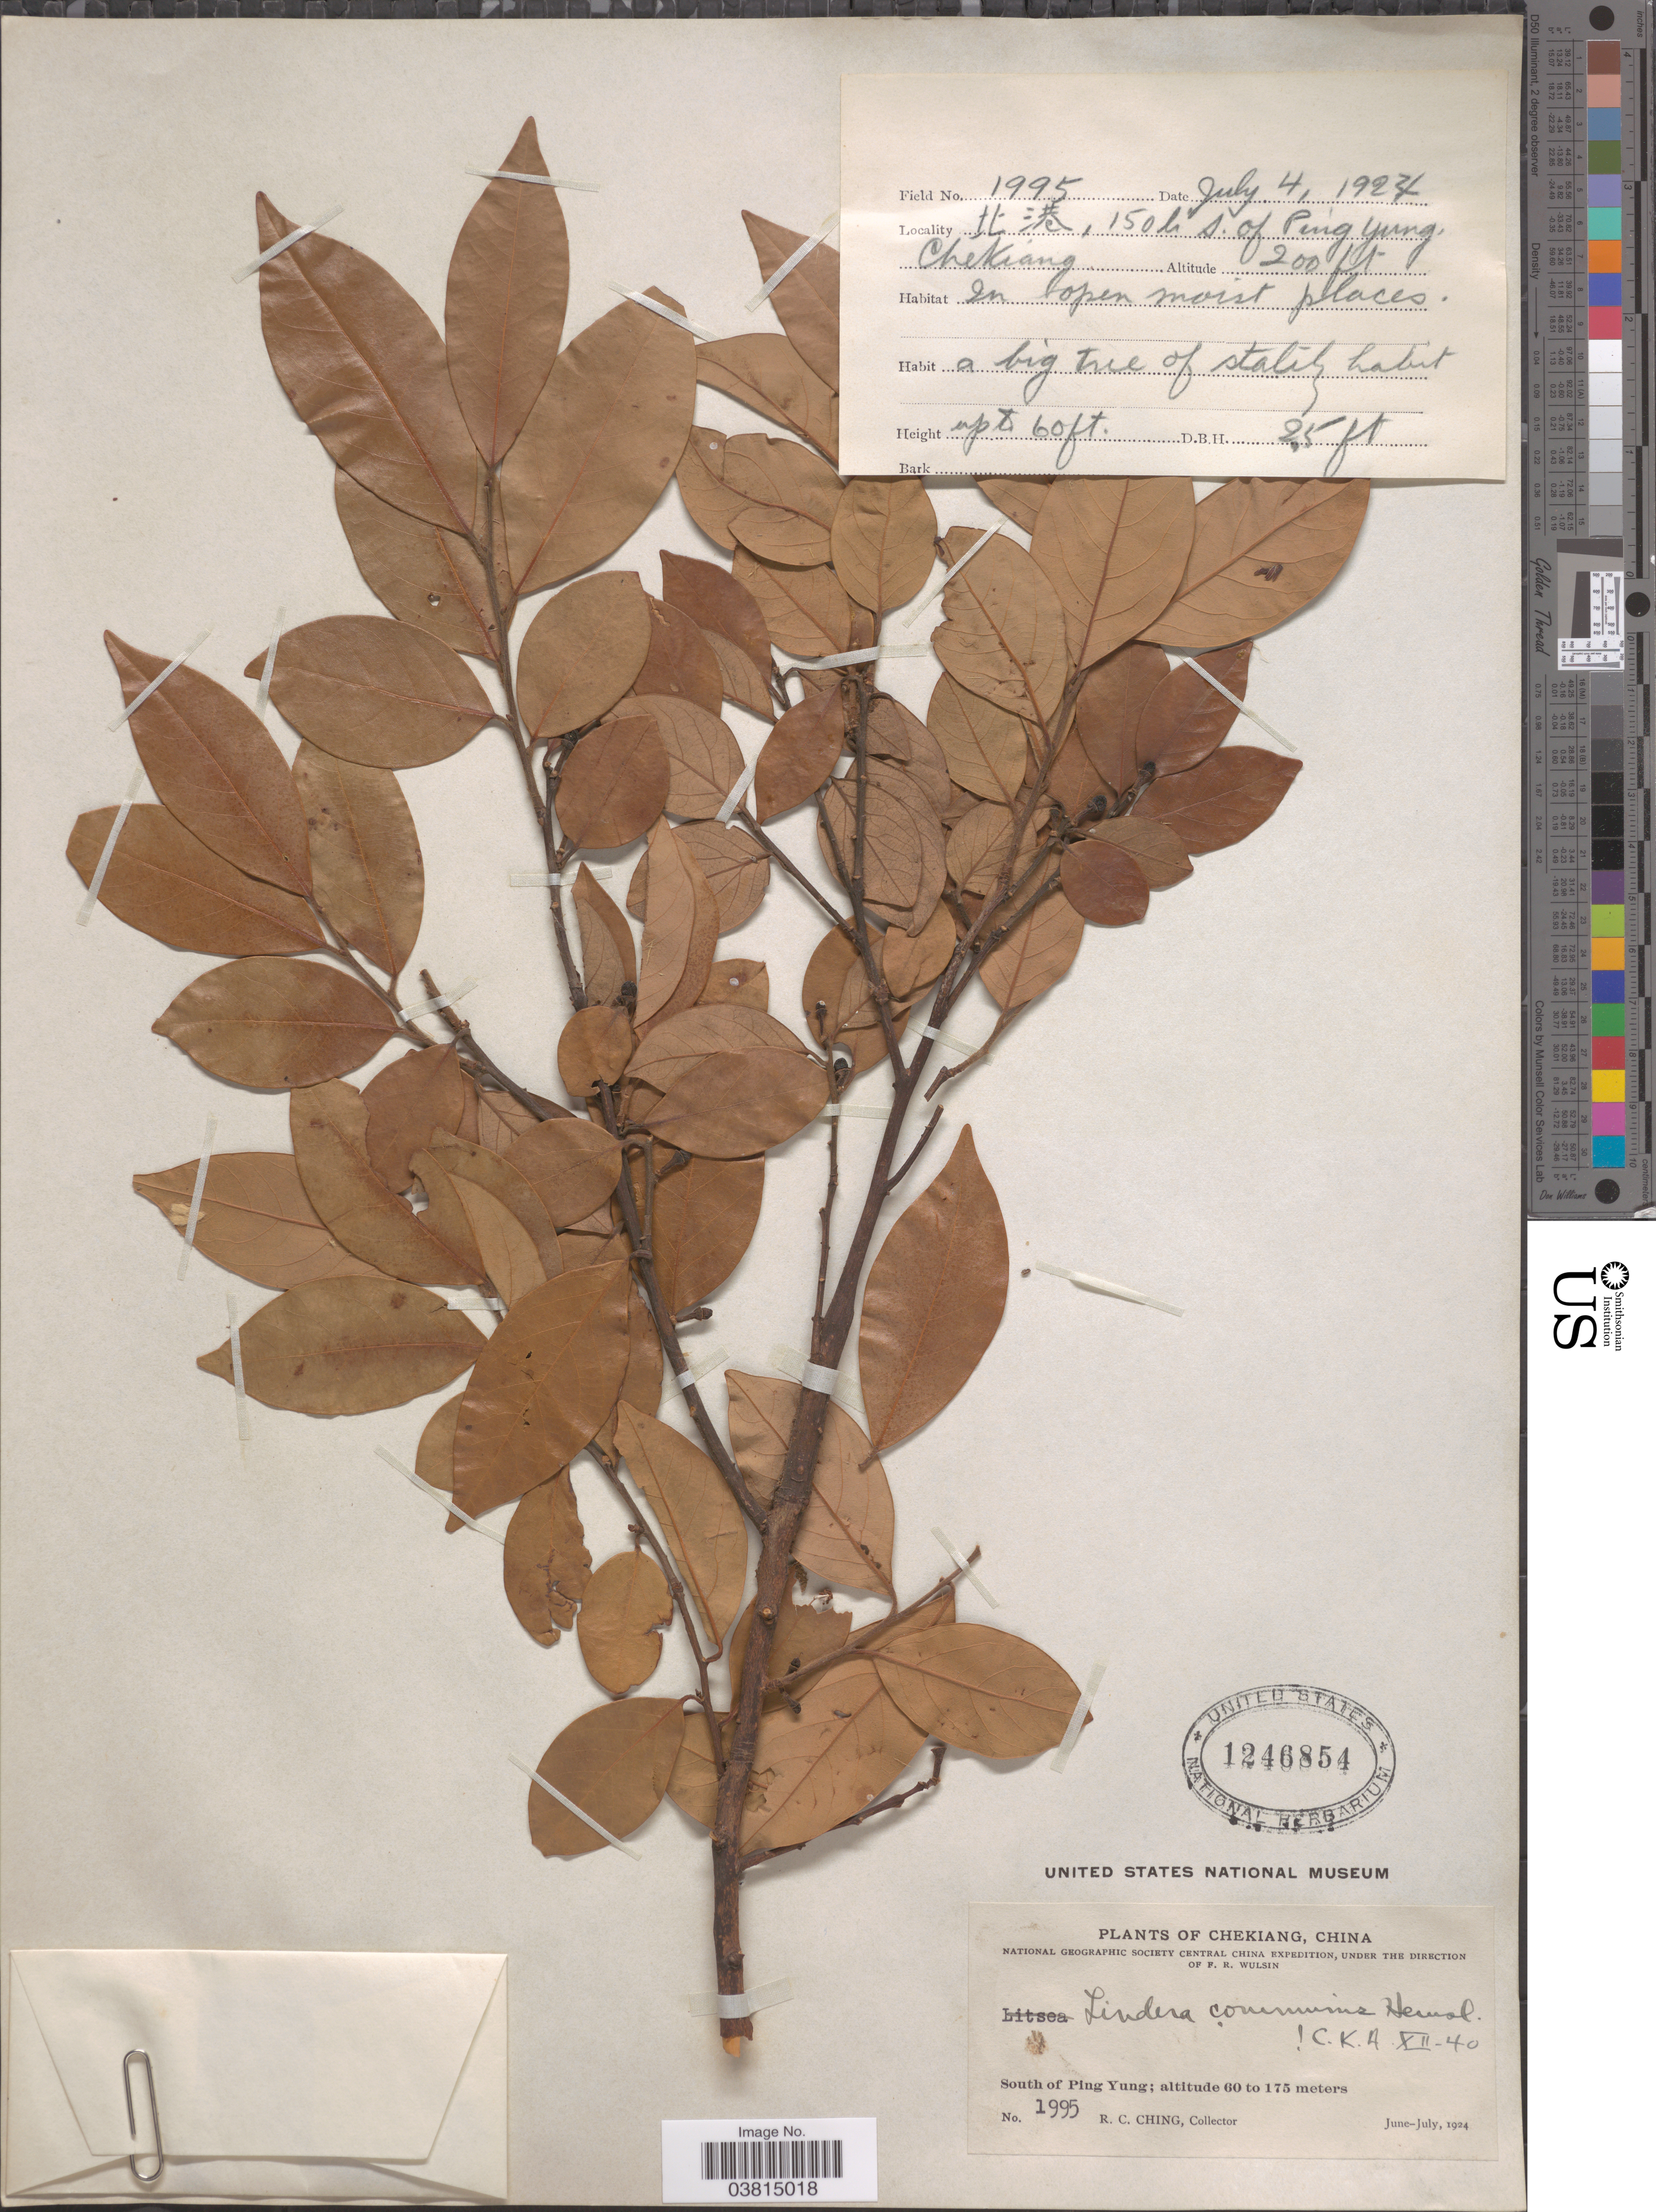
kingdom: Plantae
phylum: Tracheophyta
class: Magnoliopsida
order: Laurales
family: Lauraceae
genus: Lindera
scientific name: Lindera communis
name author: Hemsl.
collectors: R. C. Ching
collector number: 1995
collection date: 1924-07-04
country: China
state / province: Zhejiang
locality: Chekiang. South of Ping Yung. X, 150 li S. of Ping Yung.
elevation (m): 61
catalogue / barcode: US 1246854